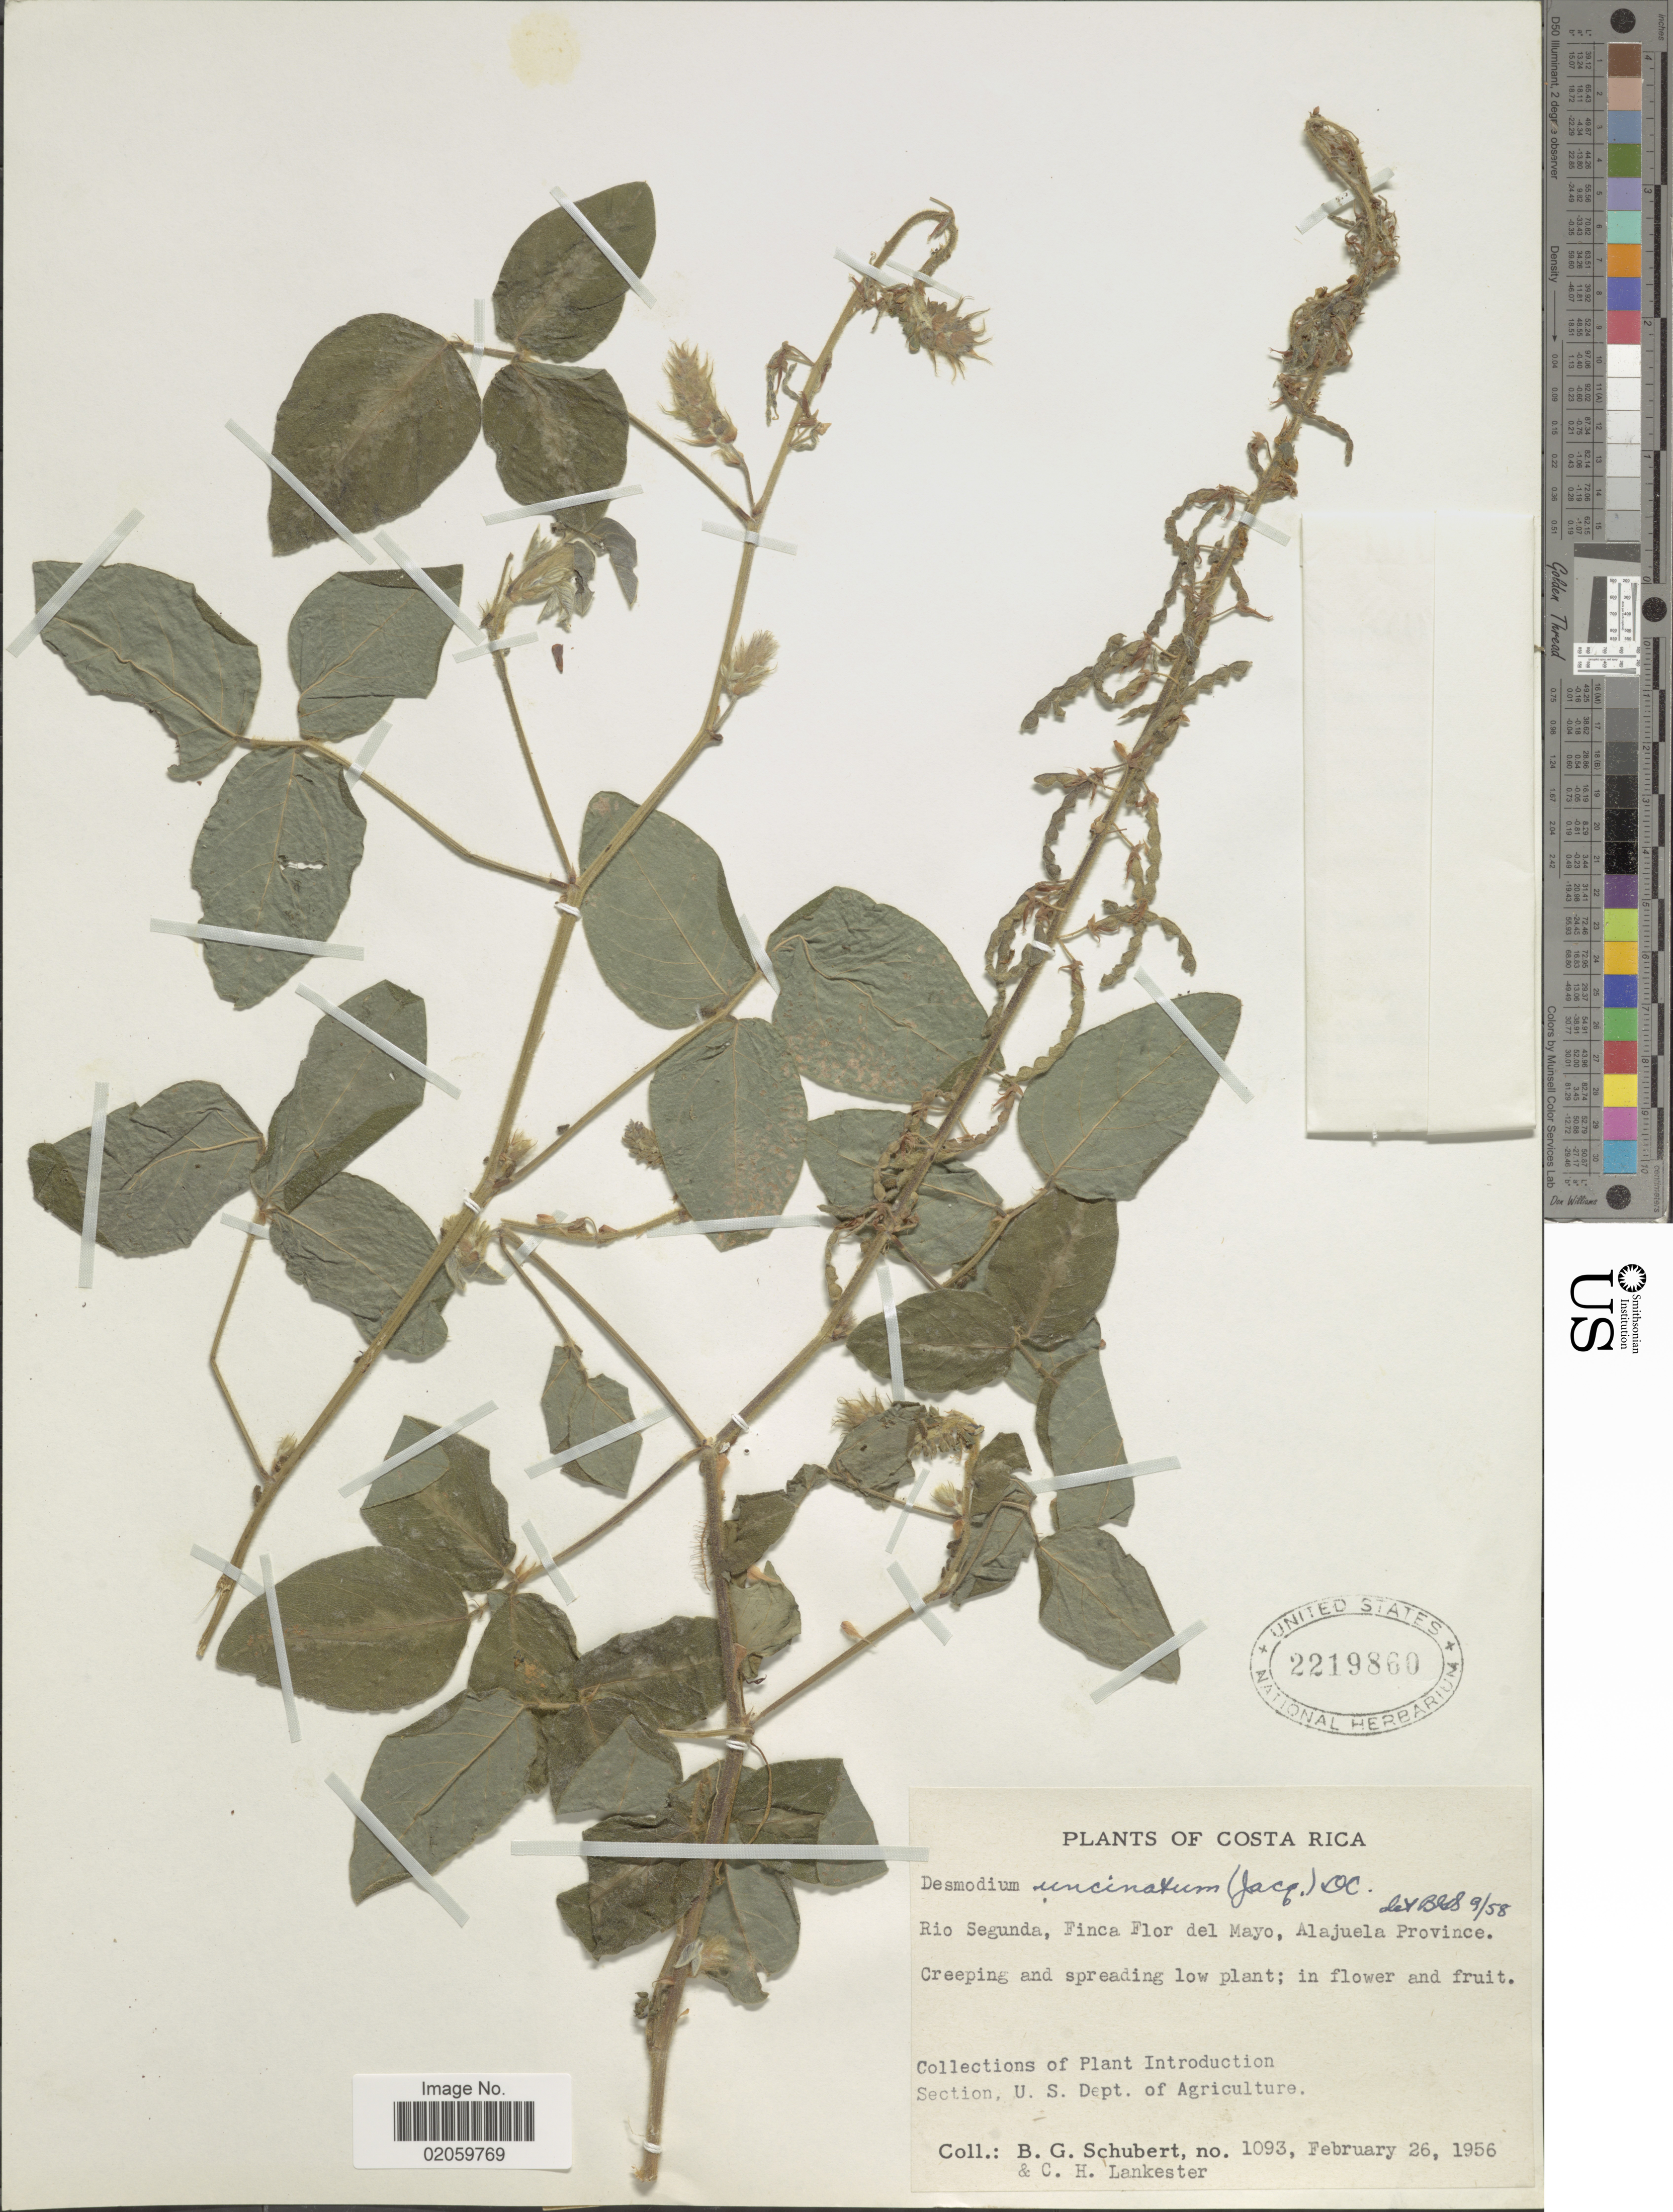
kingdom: Plantae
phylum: Tracheophyta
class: Magnoliopsida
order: Fabales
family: Fabaceae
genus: Desmodium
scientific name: Desmodium intortum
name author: (Mill.) Urb.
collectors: B. Schubert & C. H. Lankester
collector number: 1093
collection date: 1956-02-26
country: Costa Rica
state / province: Alajuela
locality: Rio Segundo, Finca Flor del Mayo,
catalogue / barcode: US 2219860